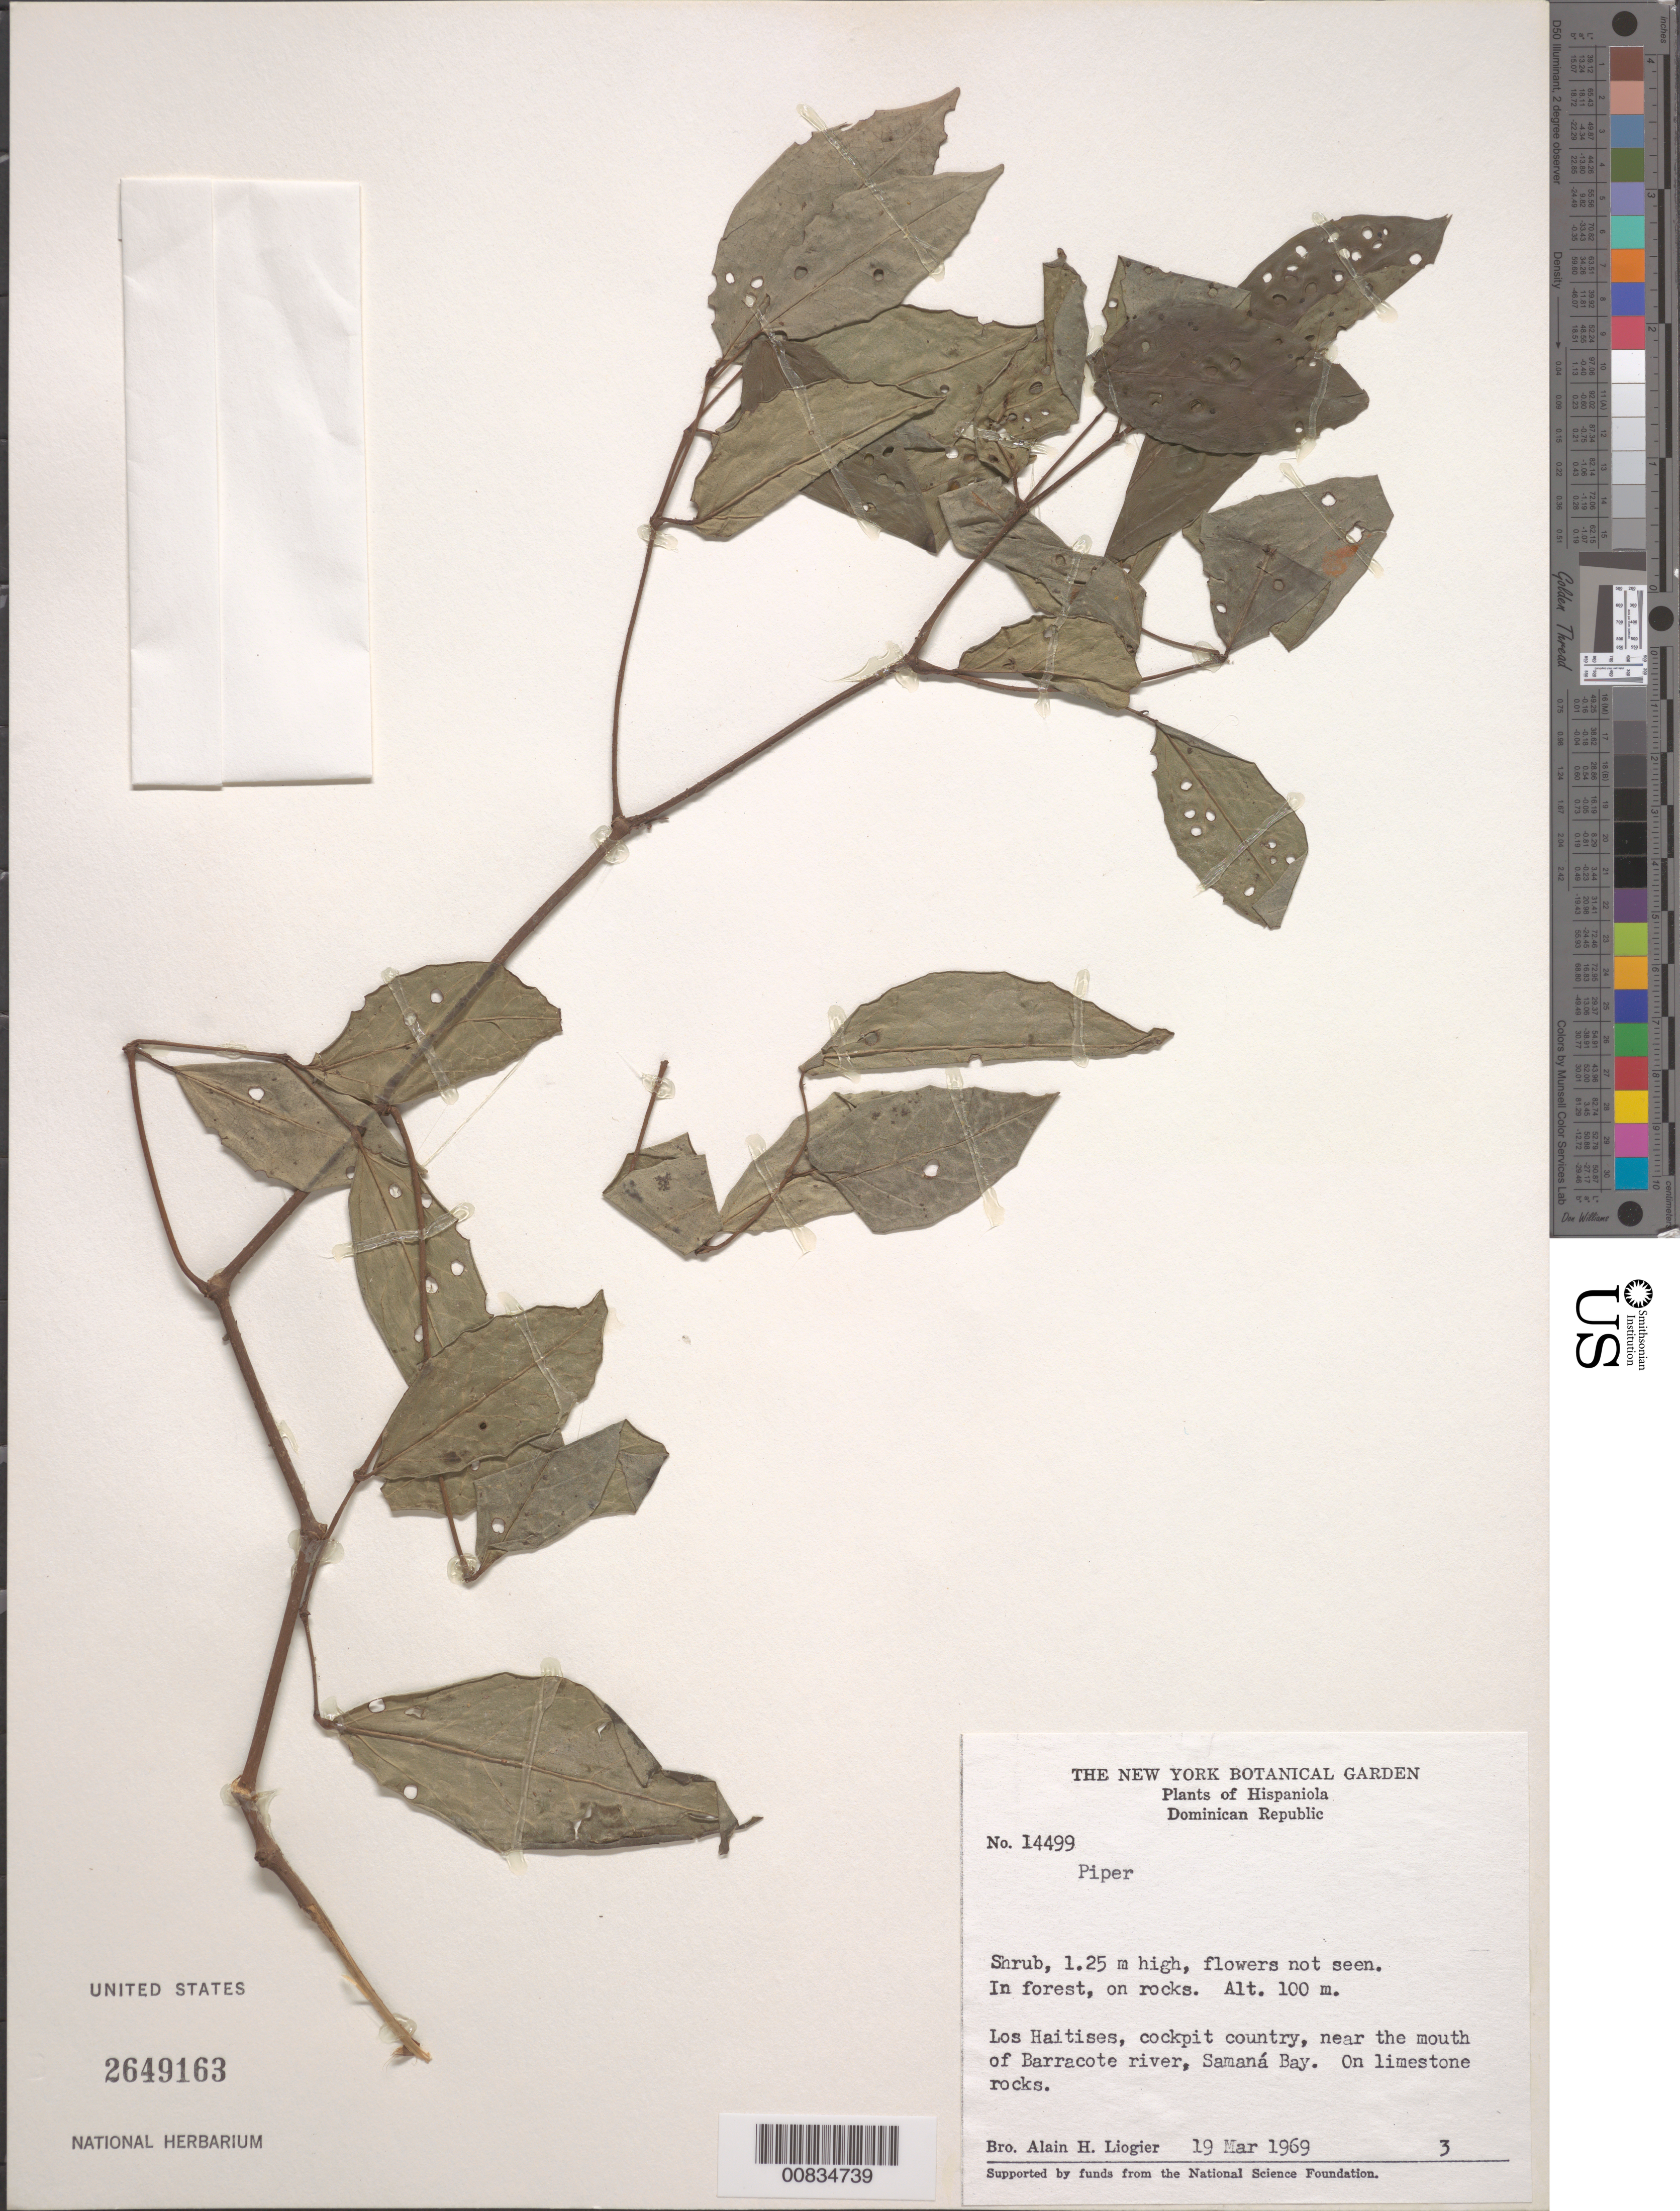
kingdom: Plantae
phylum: Tracheophyta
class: Magnoliopsida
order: Piperales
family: Piperaceae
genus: Piper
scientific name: Piper sp.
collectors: A. H. Liogier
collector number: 14499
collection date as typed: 19 Mar 1969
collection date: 1969-03-19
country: Dominican Republic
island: Hispaniola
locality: Los Haitises, cockpit country, near mouth of Barracote river, Samaná Bay.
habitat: In forest on limestone rocks.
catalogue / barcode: US 2649163